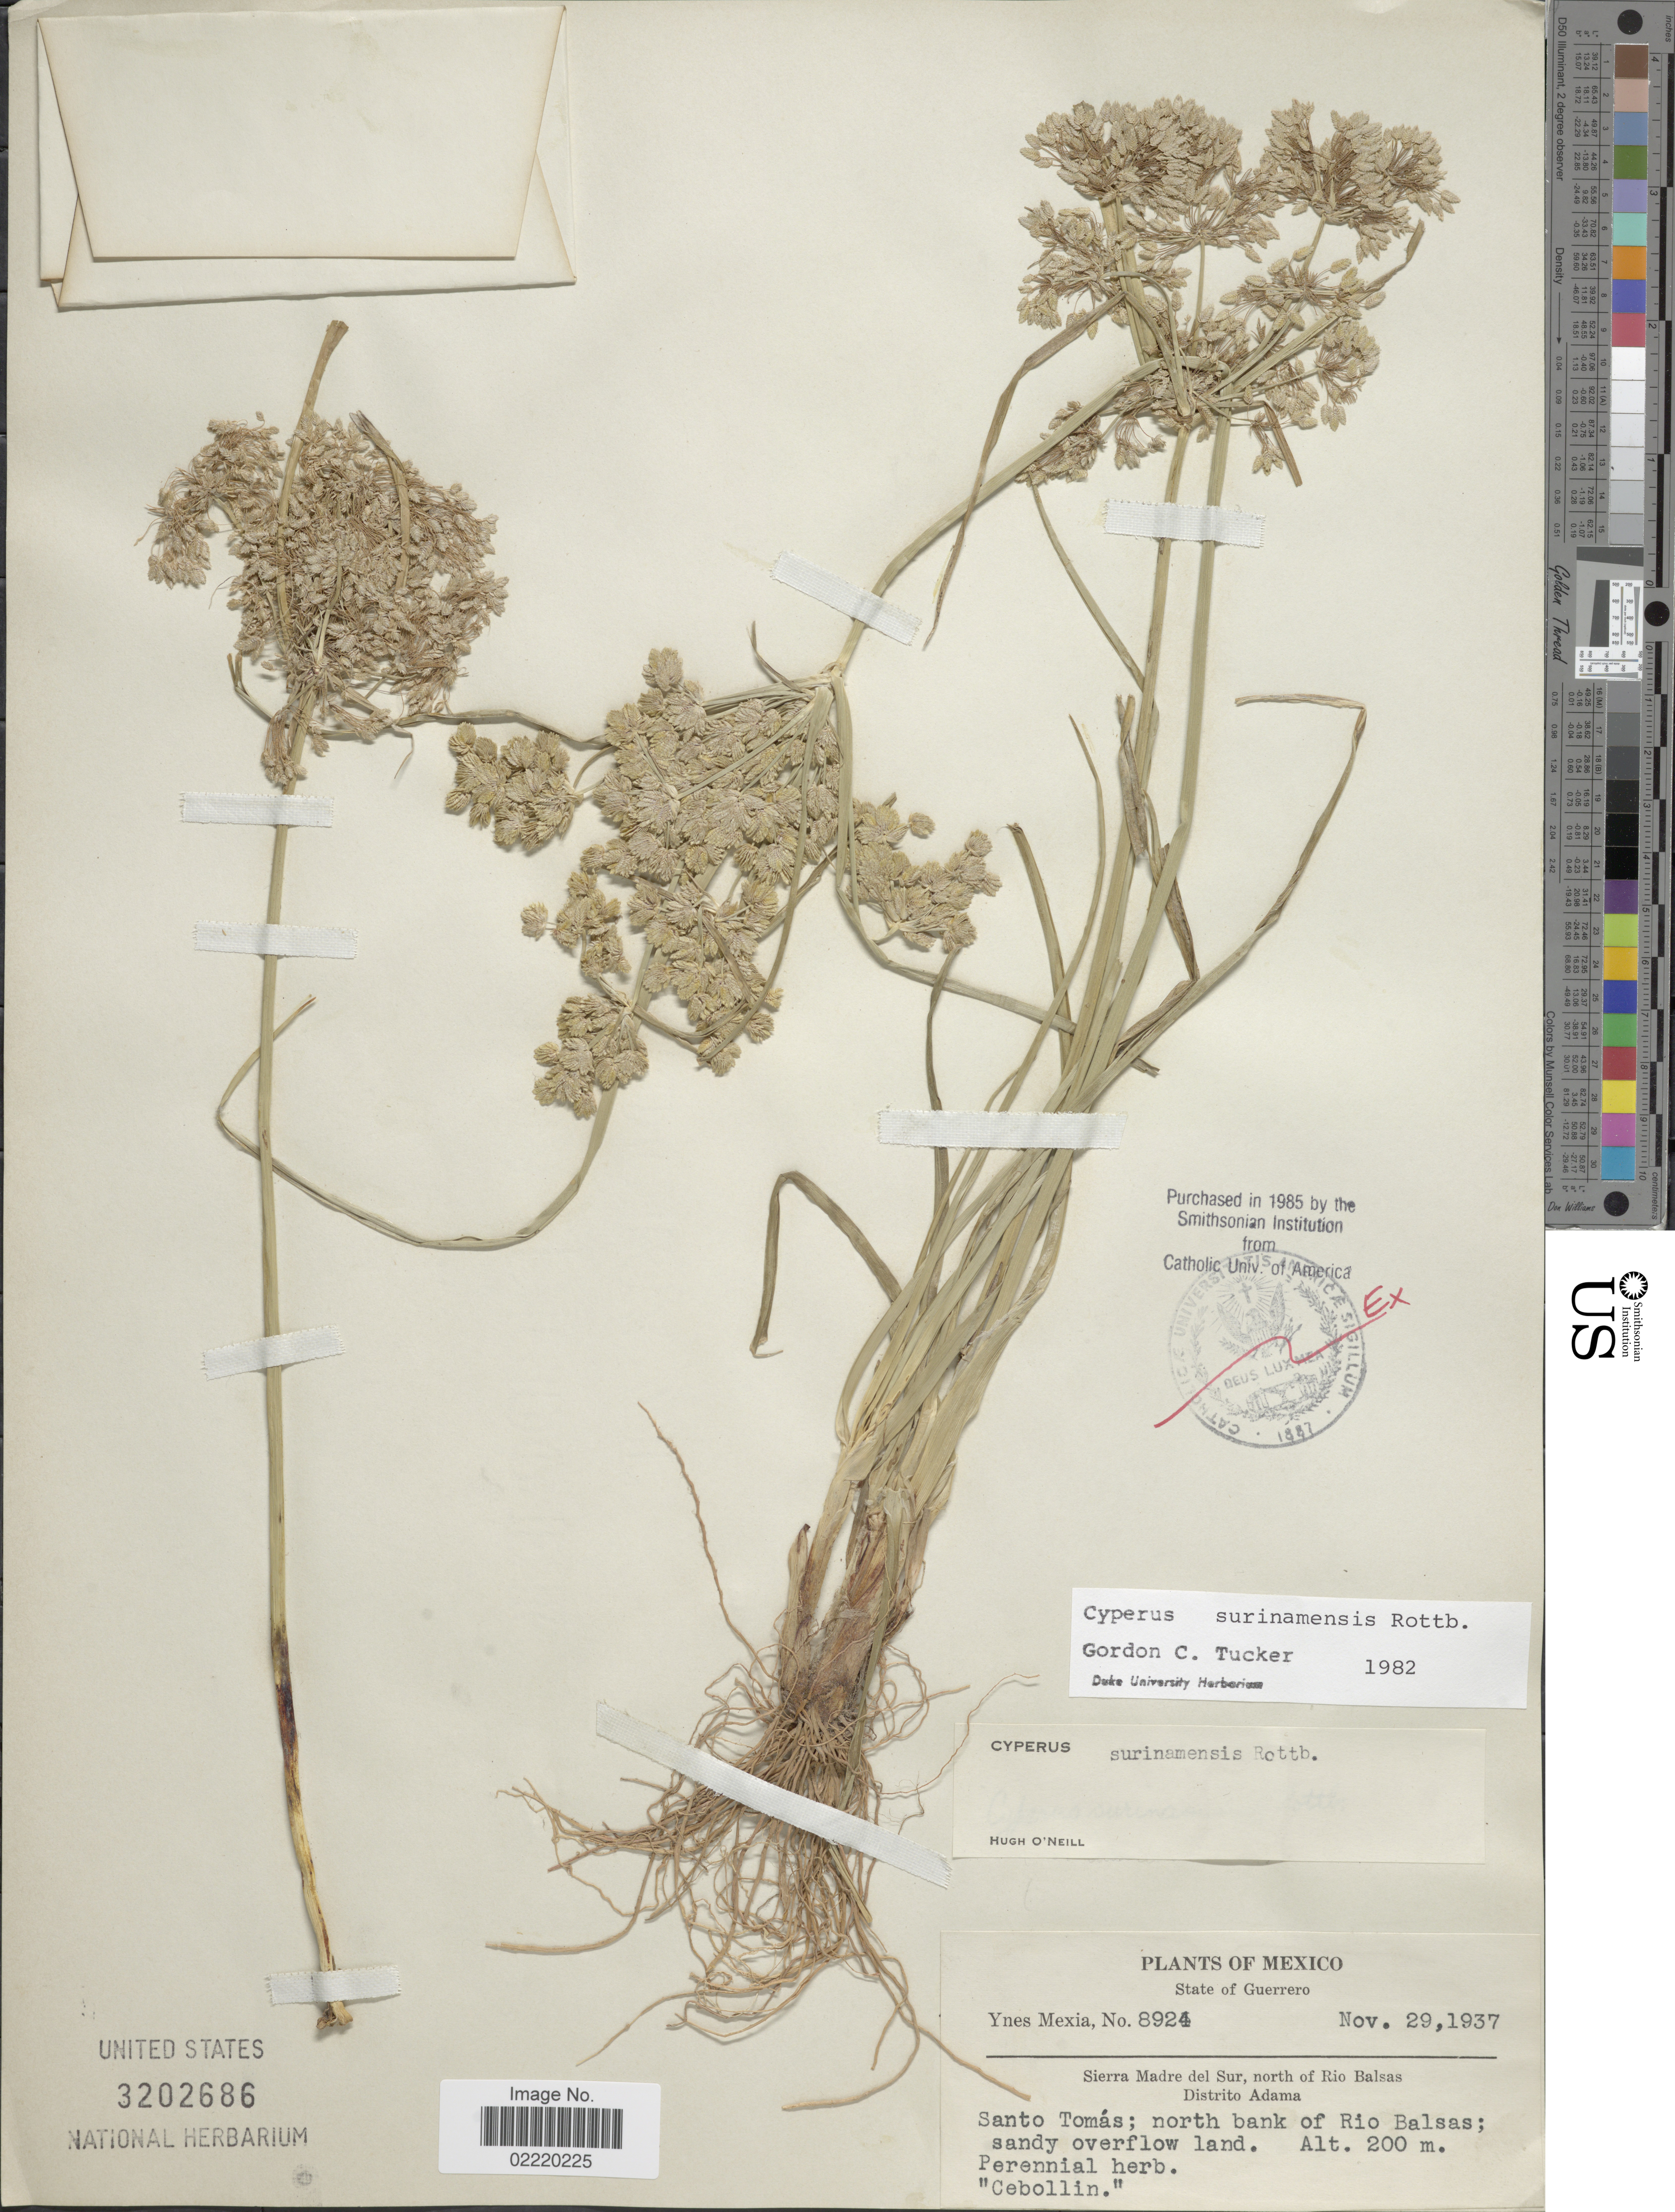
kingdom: Plantae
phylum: Tracheophyta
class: Liliopsida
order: Poales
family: Cyperaceae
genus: Cyperus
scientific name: Cyperus surinamensis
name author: Rottb.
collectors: Y. Mexia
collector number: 8924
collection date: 1937-11-29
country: Mexico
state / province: Guerrero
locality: Sierra Madre del Sur, north of Rio Balsas, Distrito Adama, Santo Tomas; north bank of Rio Balsas.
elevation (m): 200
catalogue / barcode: US 3202686